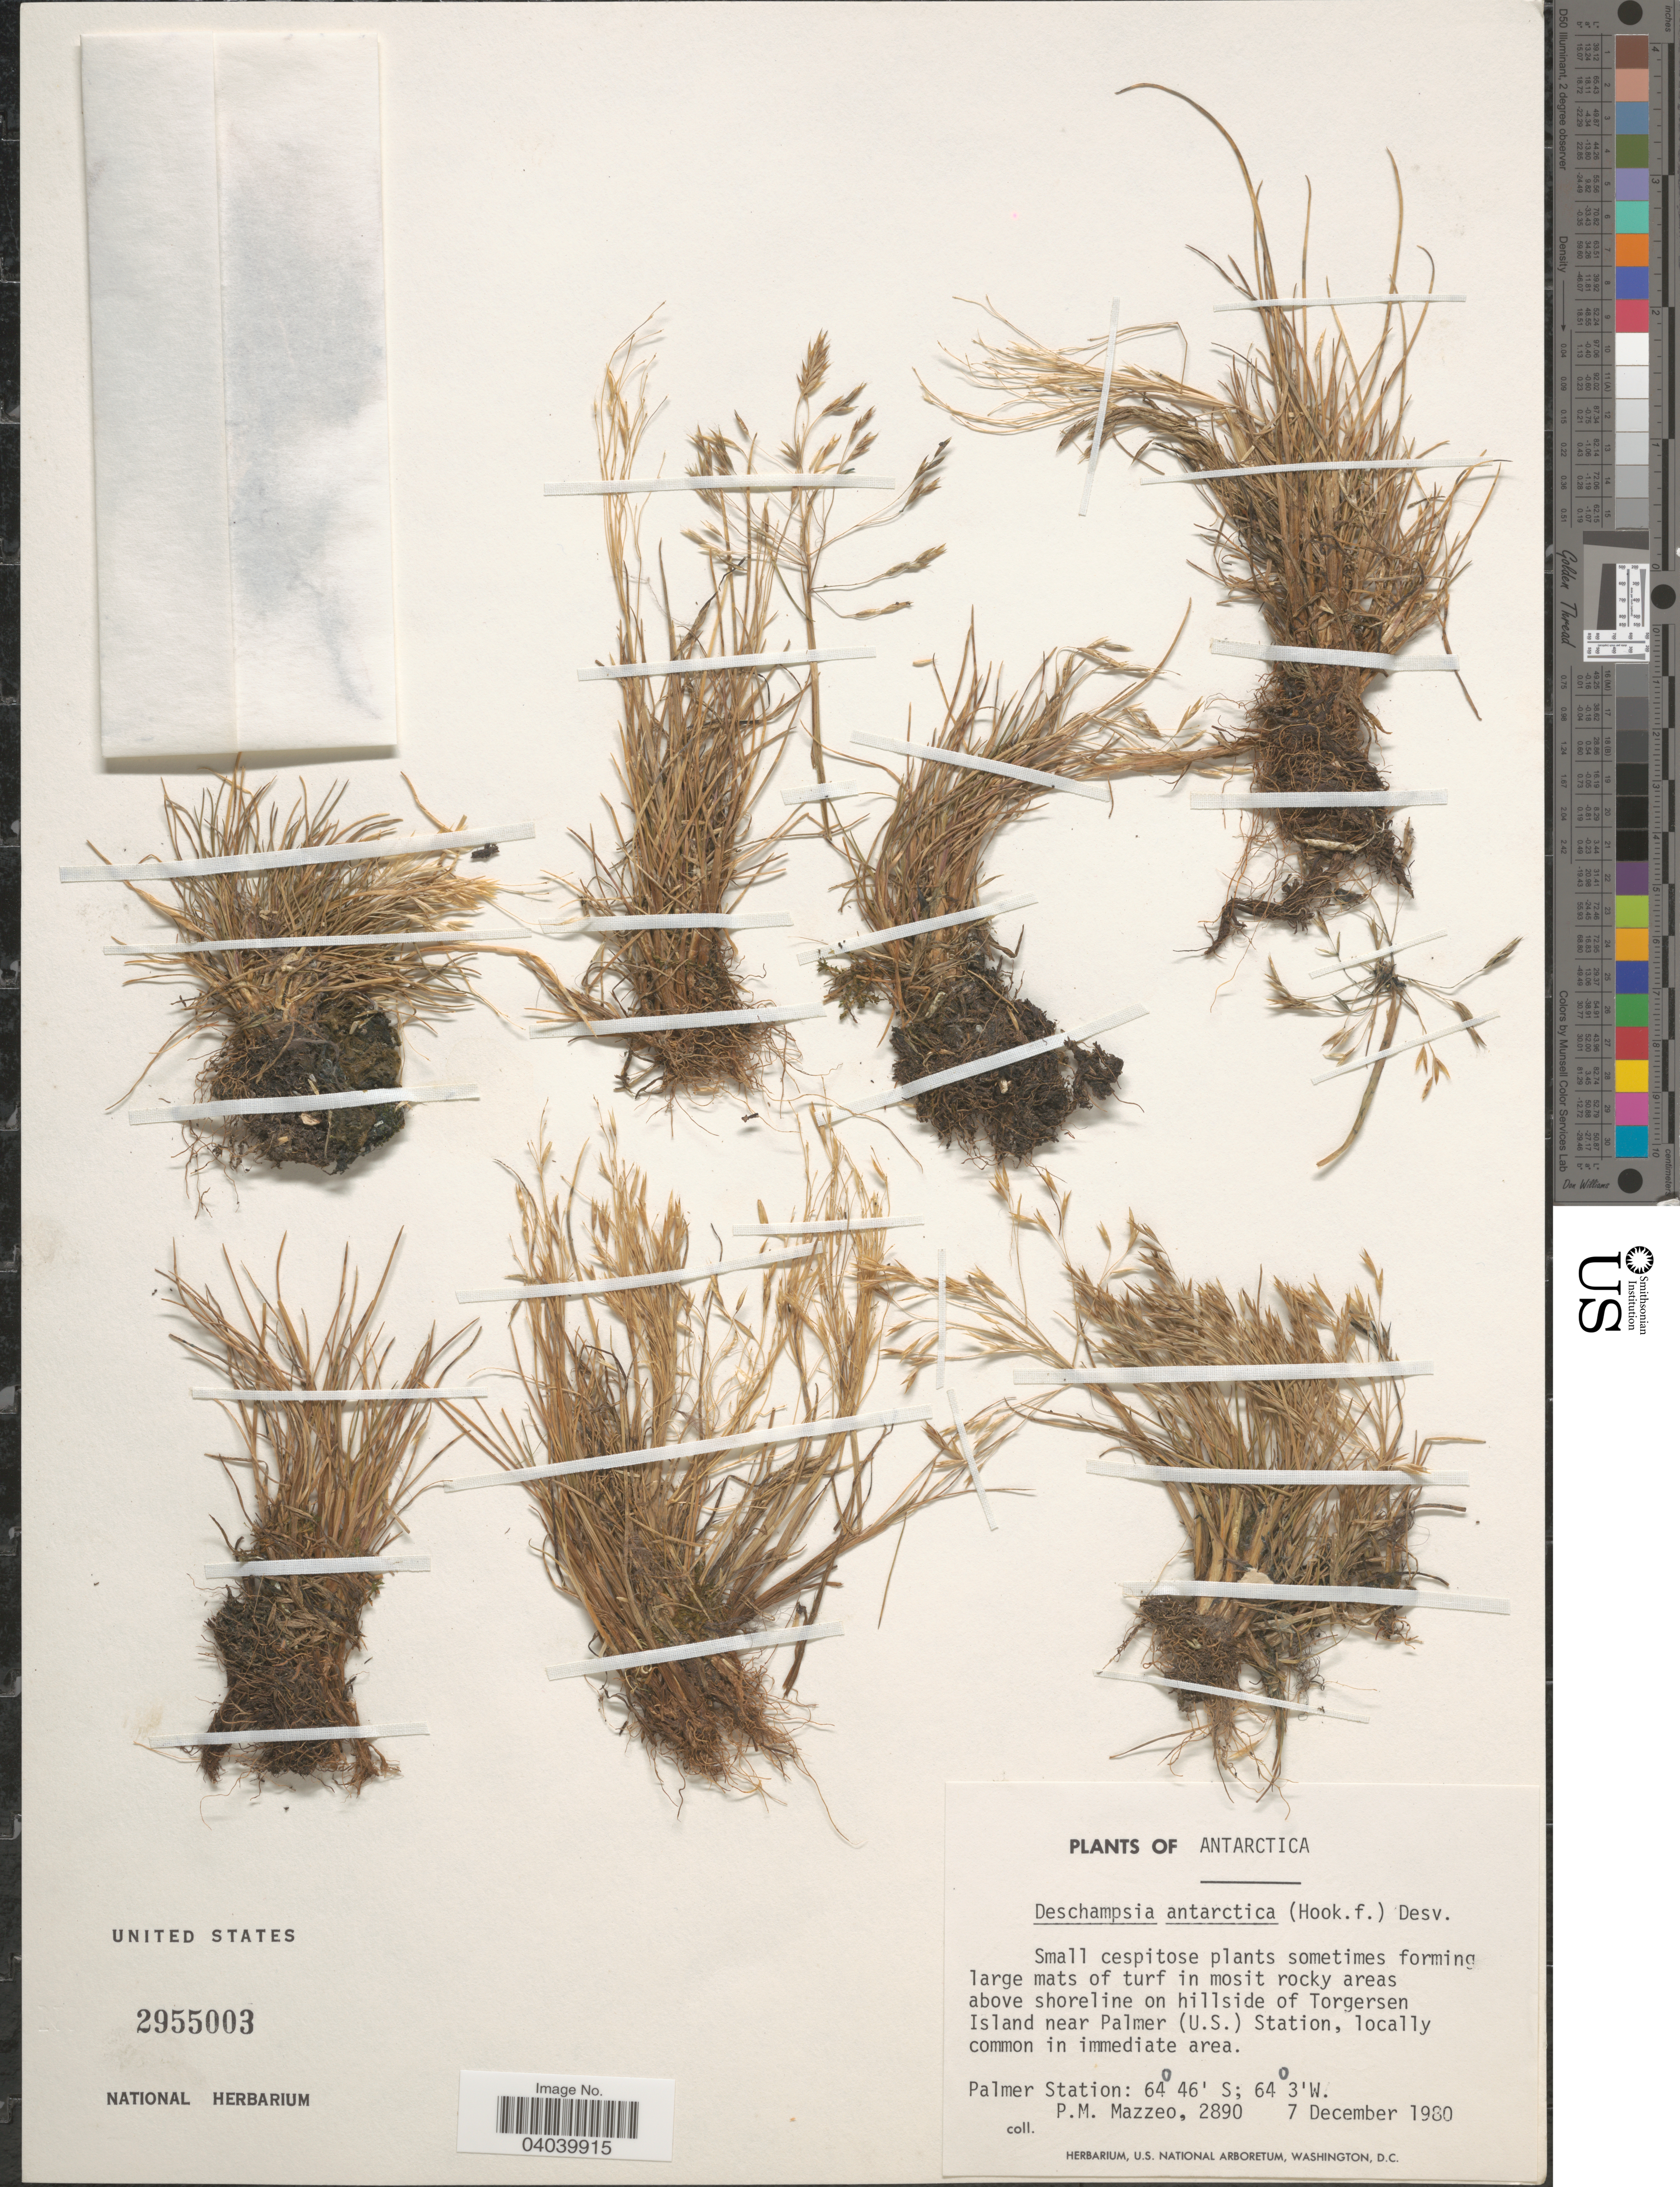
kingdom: Plantae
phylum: Tracheophyta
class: Liliopsida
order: Poales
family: Poaceae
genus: Deschampsia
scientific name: Deschampsia antarctica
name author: É. Desv.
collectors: P. Mazzeo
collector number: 2890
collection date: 1980-12-07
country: Antarctica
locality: Above shoreline on hillside of Torgersen Island near Palmer (U.S.) Station. Palmer Station.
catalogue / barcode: US 2955003